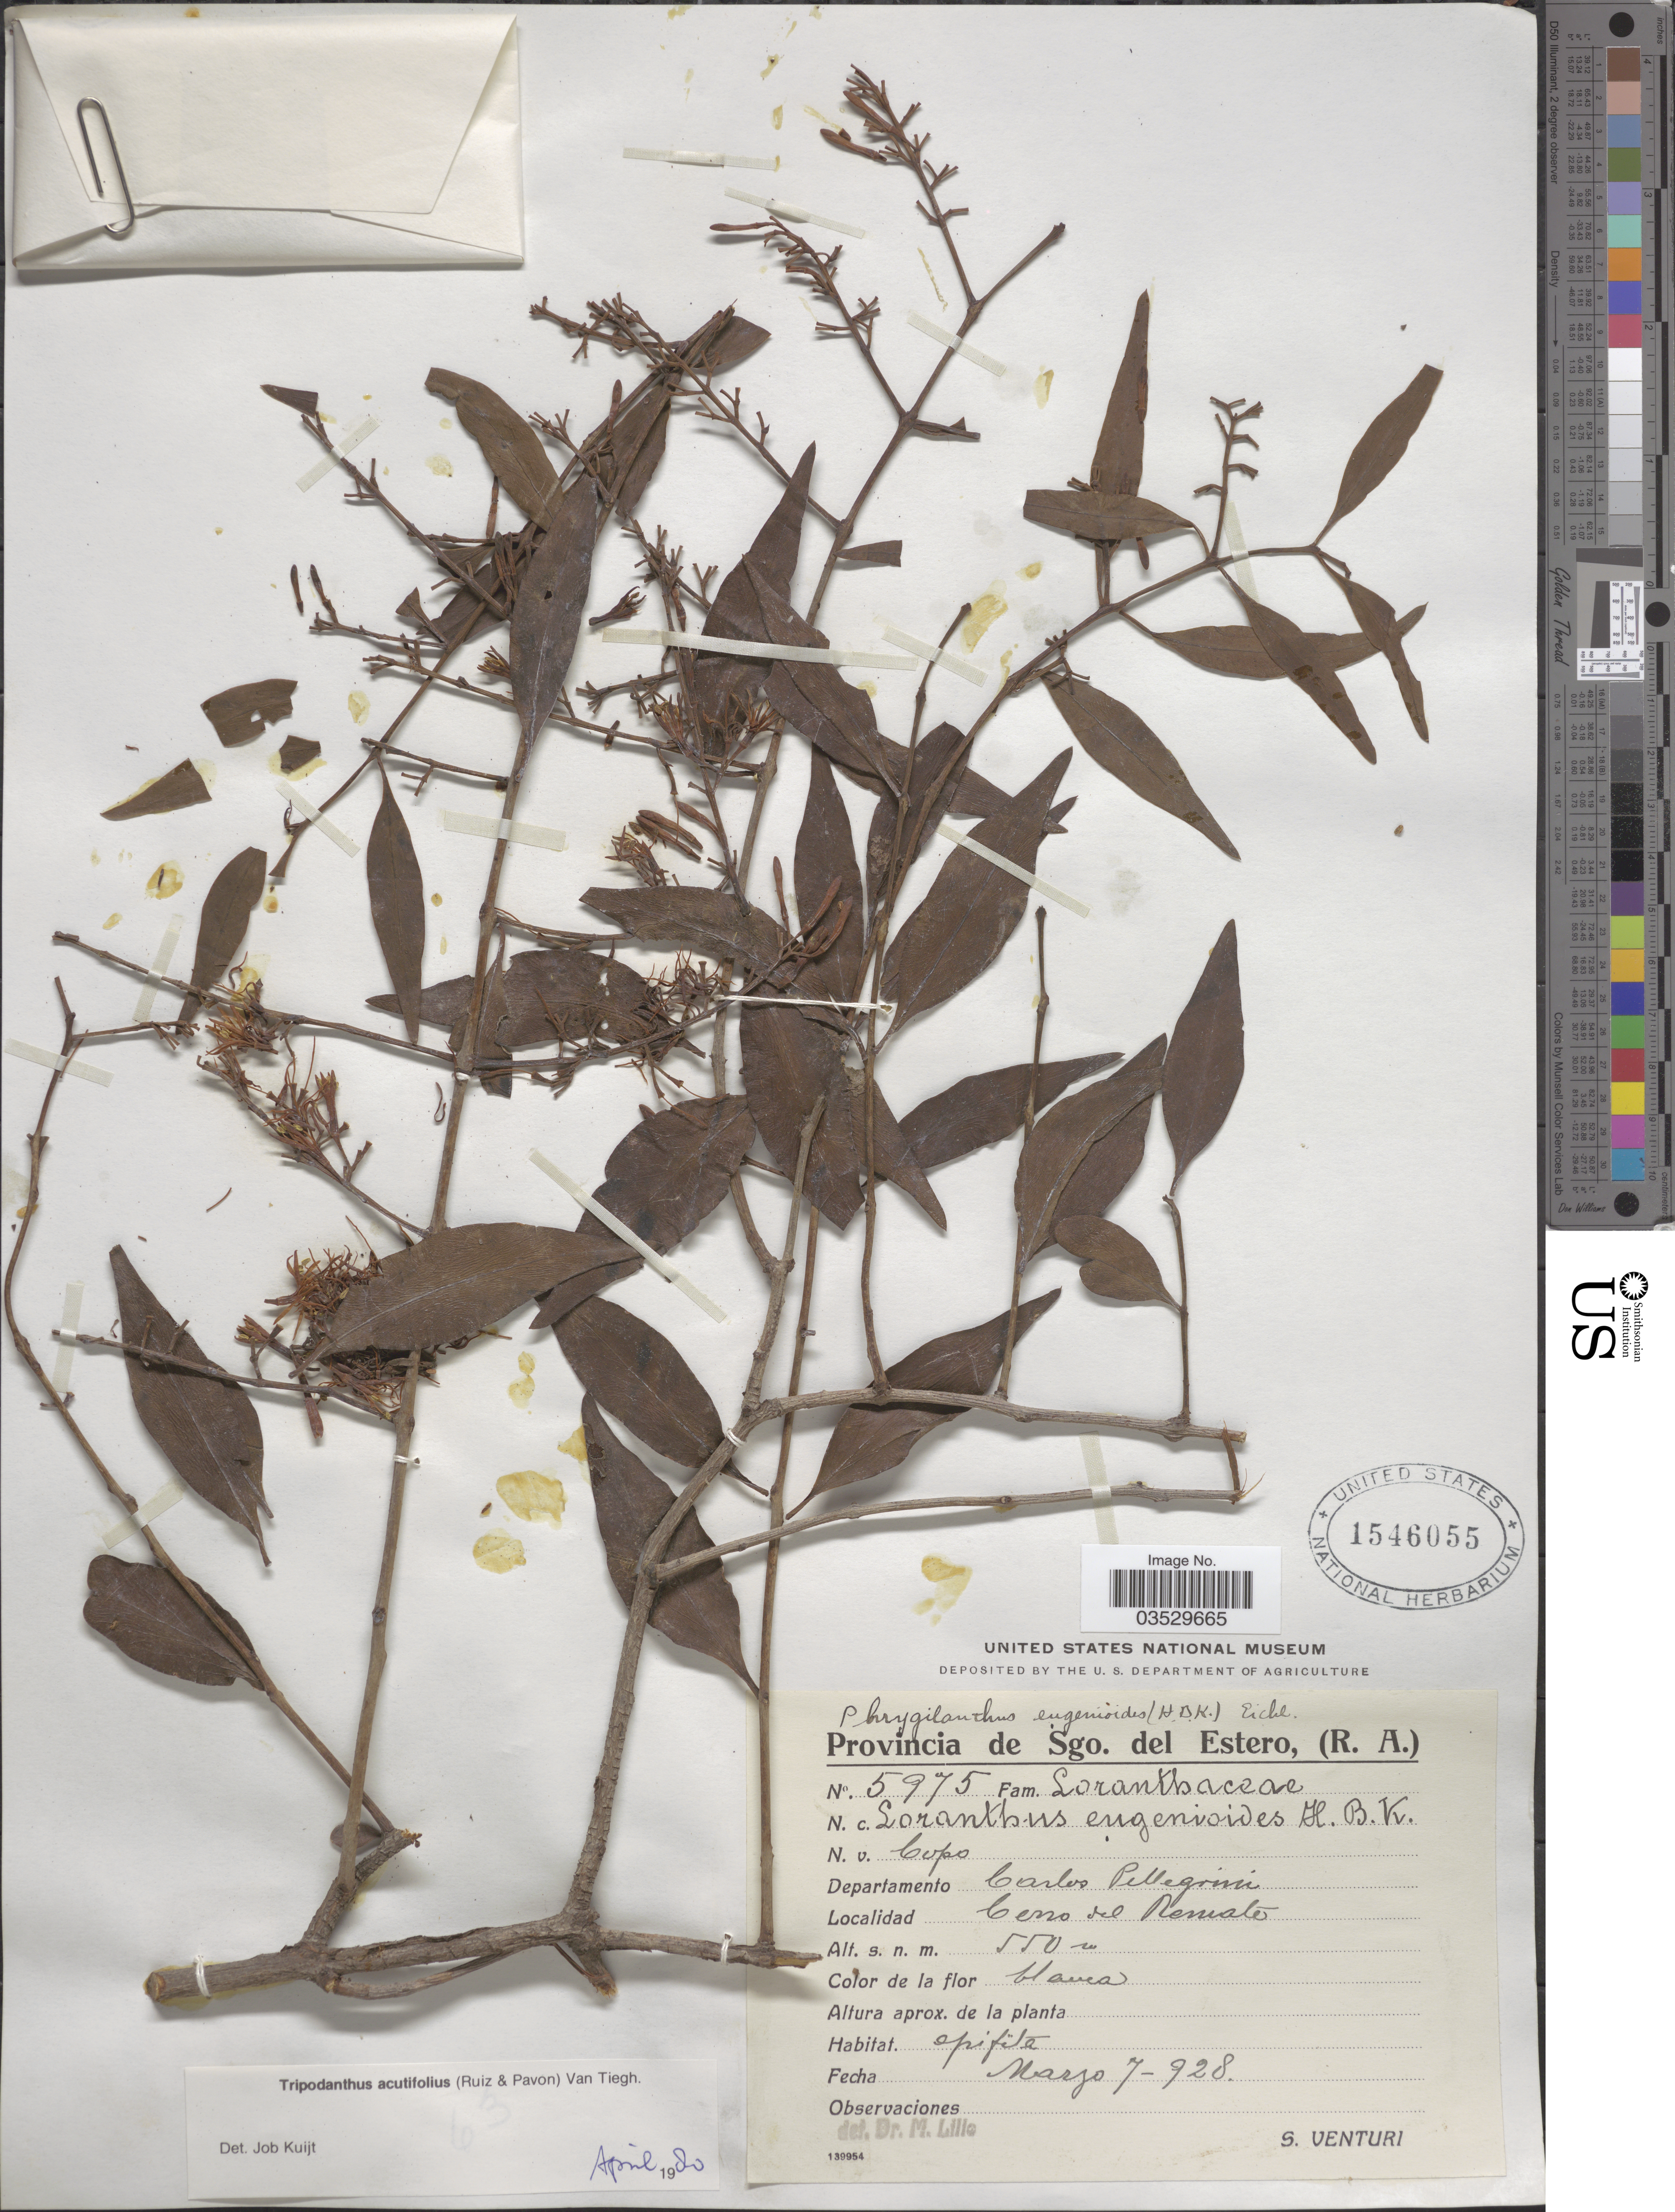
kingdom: Plantae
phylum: Tracheophyta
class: Magnoliopsida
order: Santalales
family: Loranthaceae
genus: Tripodanthus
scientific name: Tripodanthus acutifolius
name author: Tiegh.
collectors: S. Venturi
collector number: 5975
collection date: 1928-03-07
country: Argentina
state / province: Santiago del Estero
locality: Provincia de Sgo. del Estero. Departamento Carlos Pellegrini. Cerro del Remate.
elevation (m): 550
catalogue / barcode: US 1546055